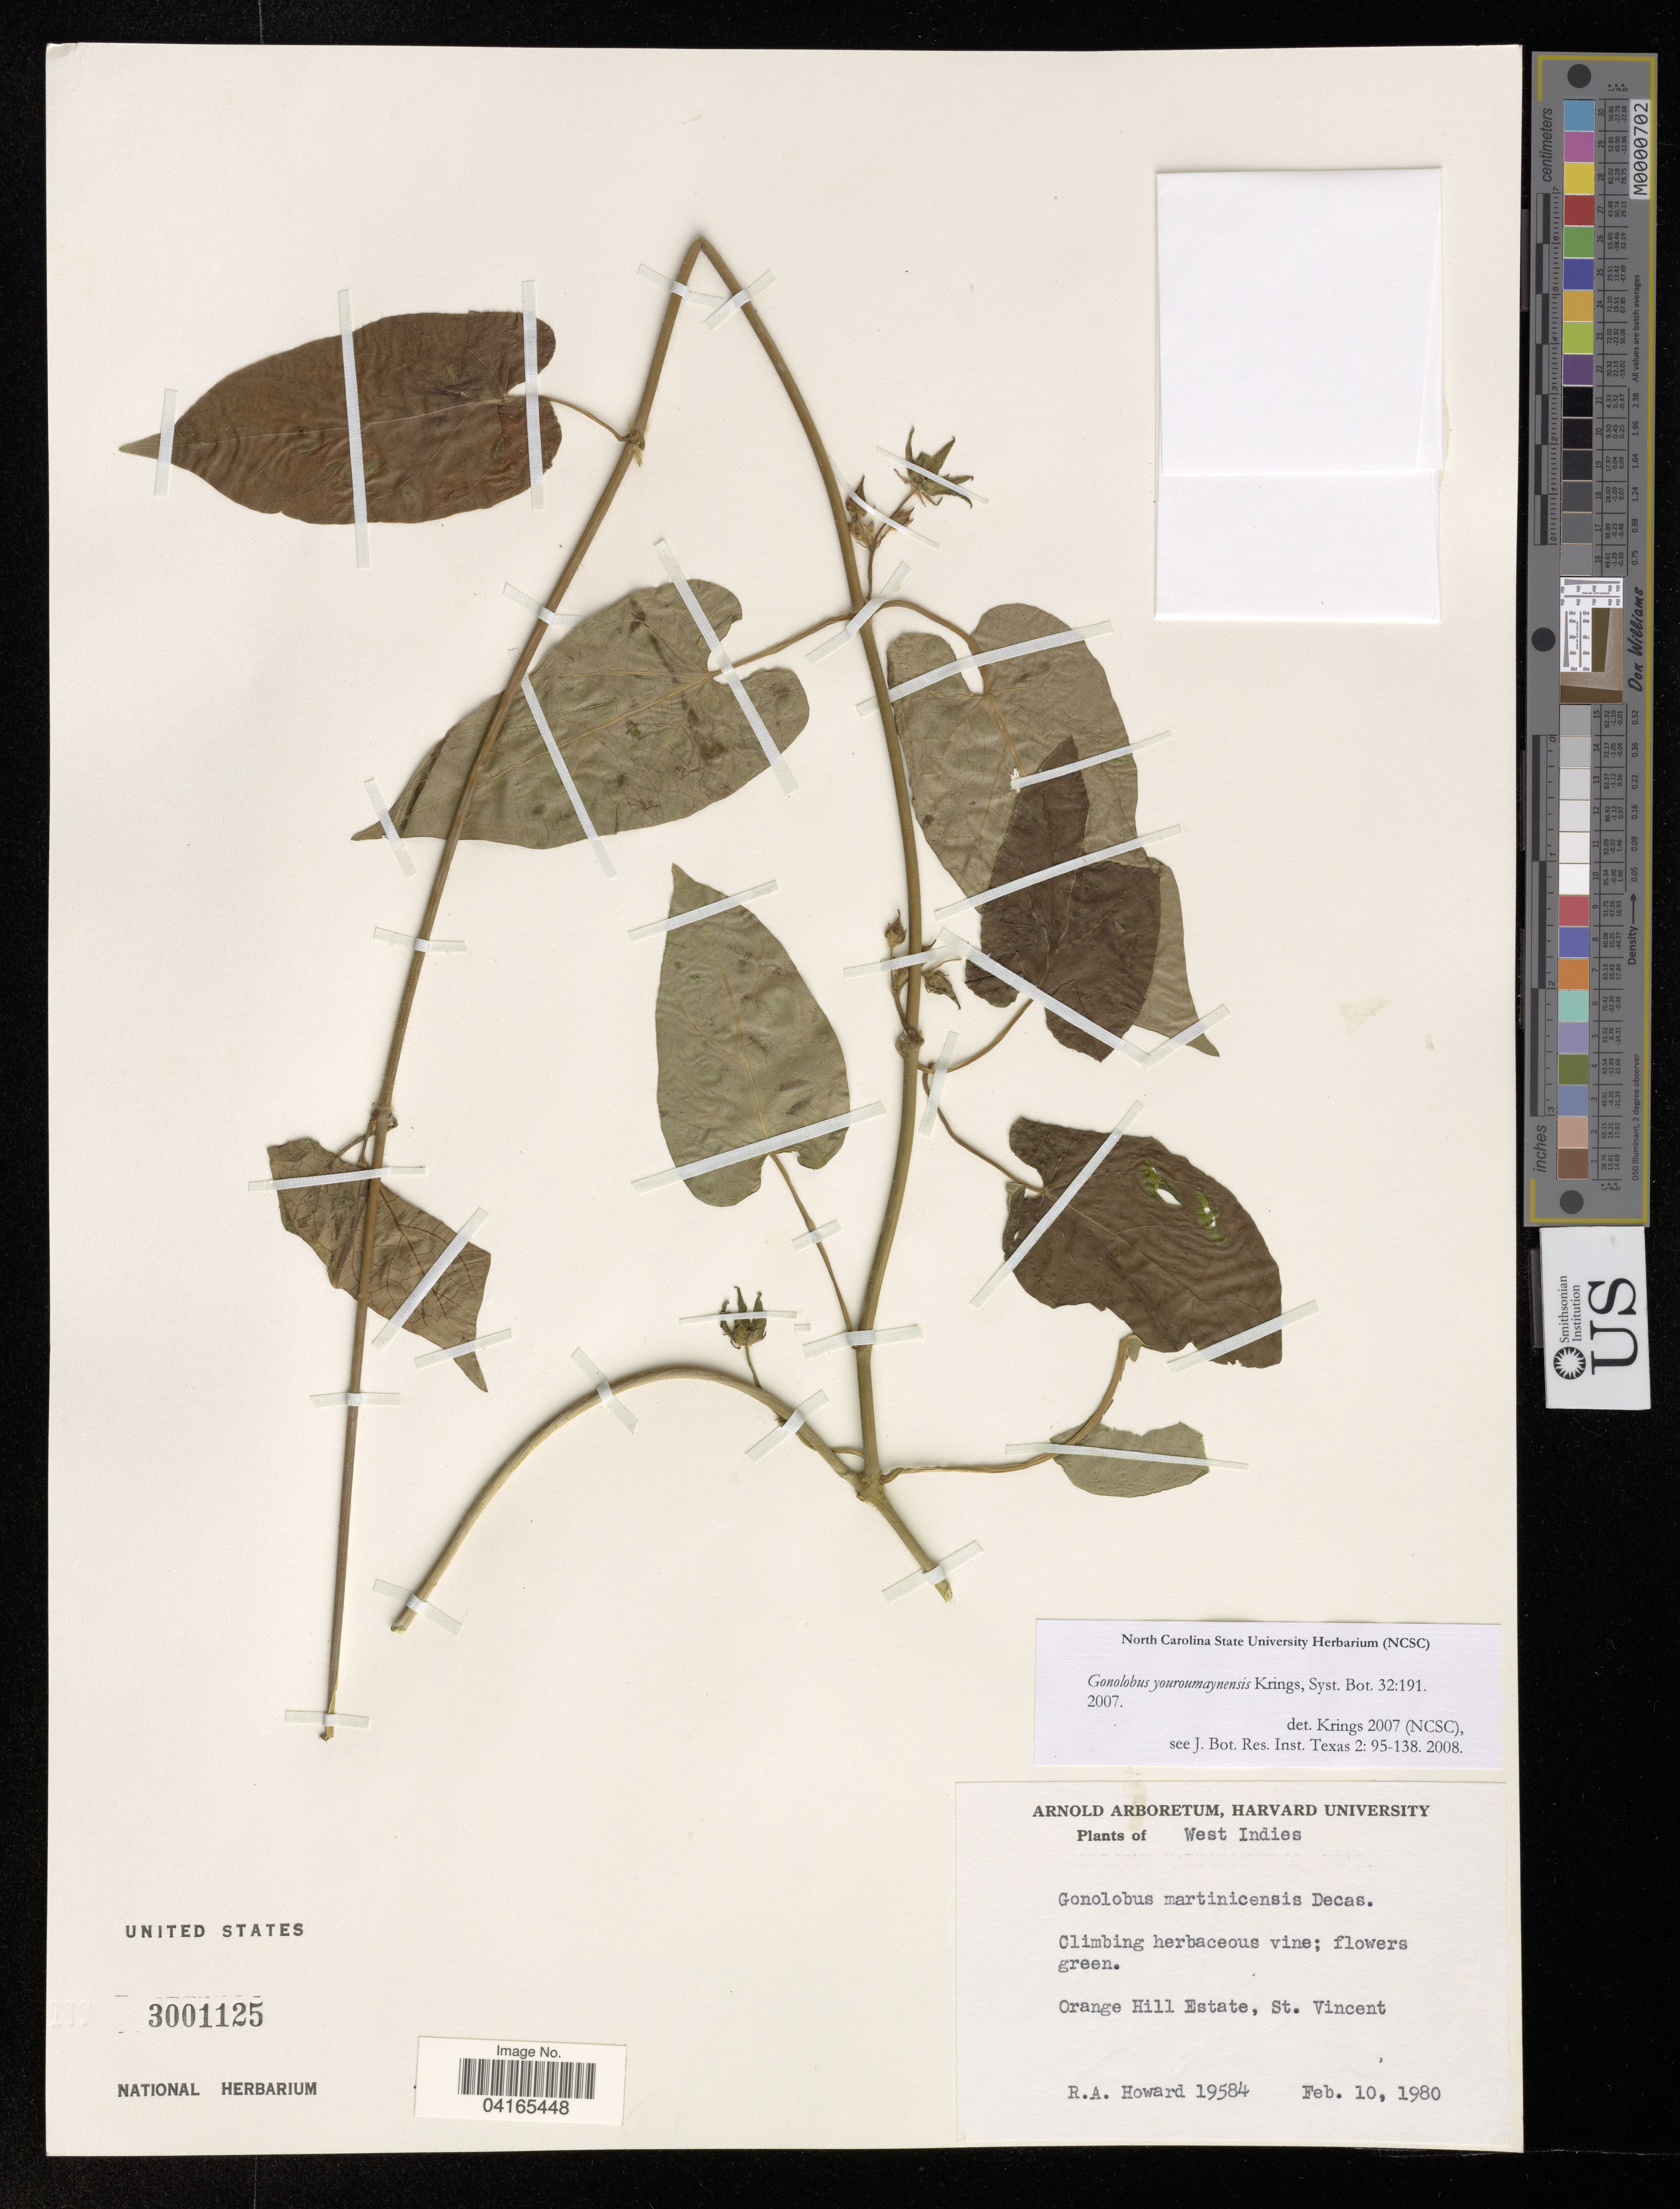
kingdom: Plantae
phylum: Tracheophyta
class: Magnoliopsida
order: Gentianales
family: Apocynaceae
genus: Gonolobus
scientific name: Gonolobus youroumaynensis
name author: Krings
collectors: R. A. Howard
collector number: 19584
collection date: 1980-02-10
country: St. Vincent - Grenadines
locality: Orange Hill Eastate.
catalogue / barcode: US 3001125